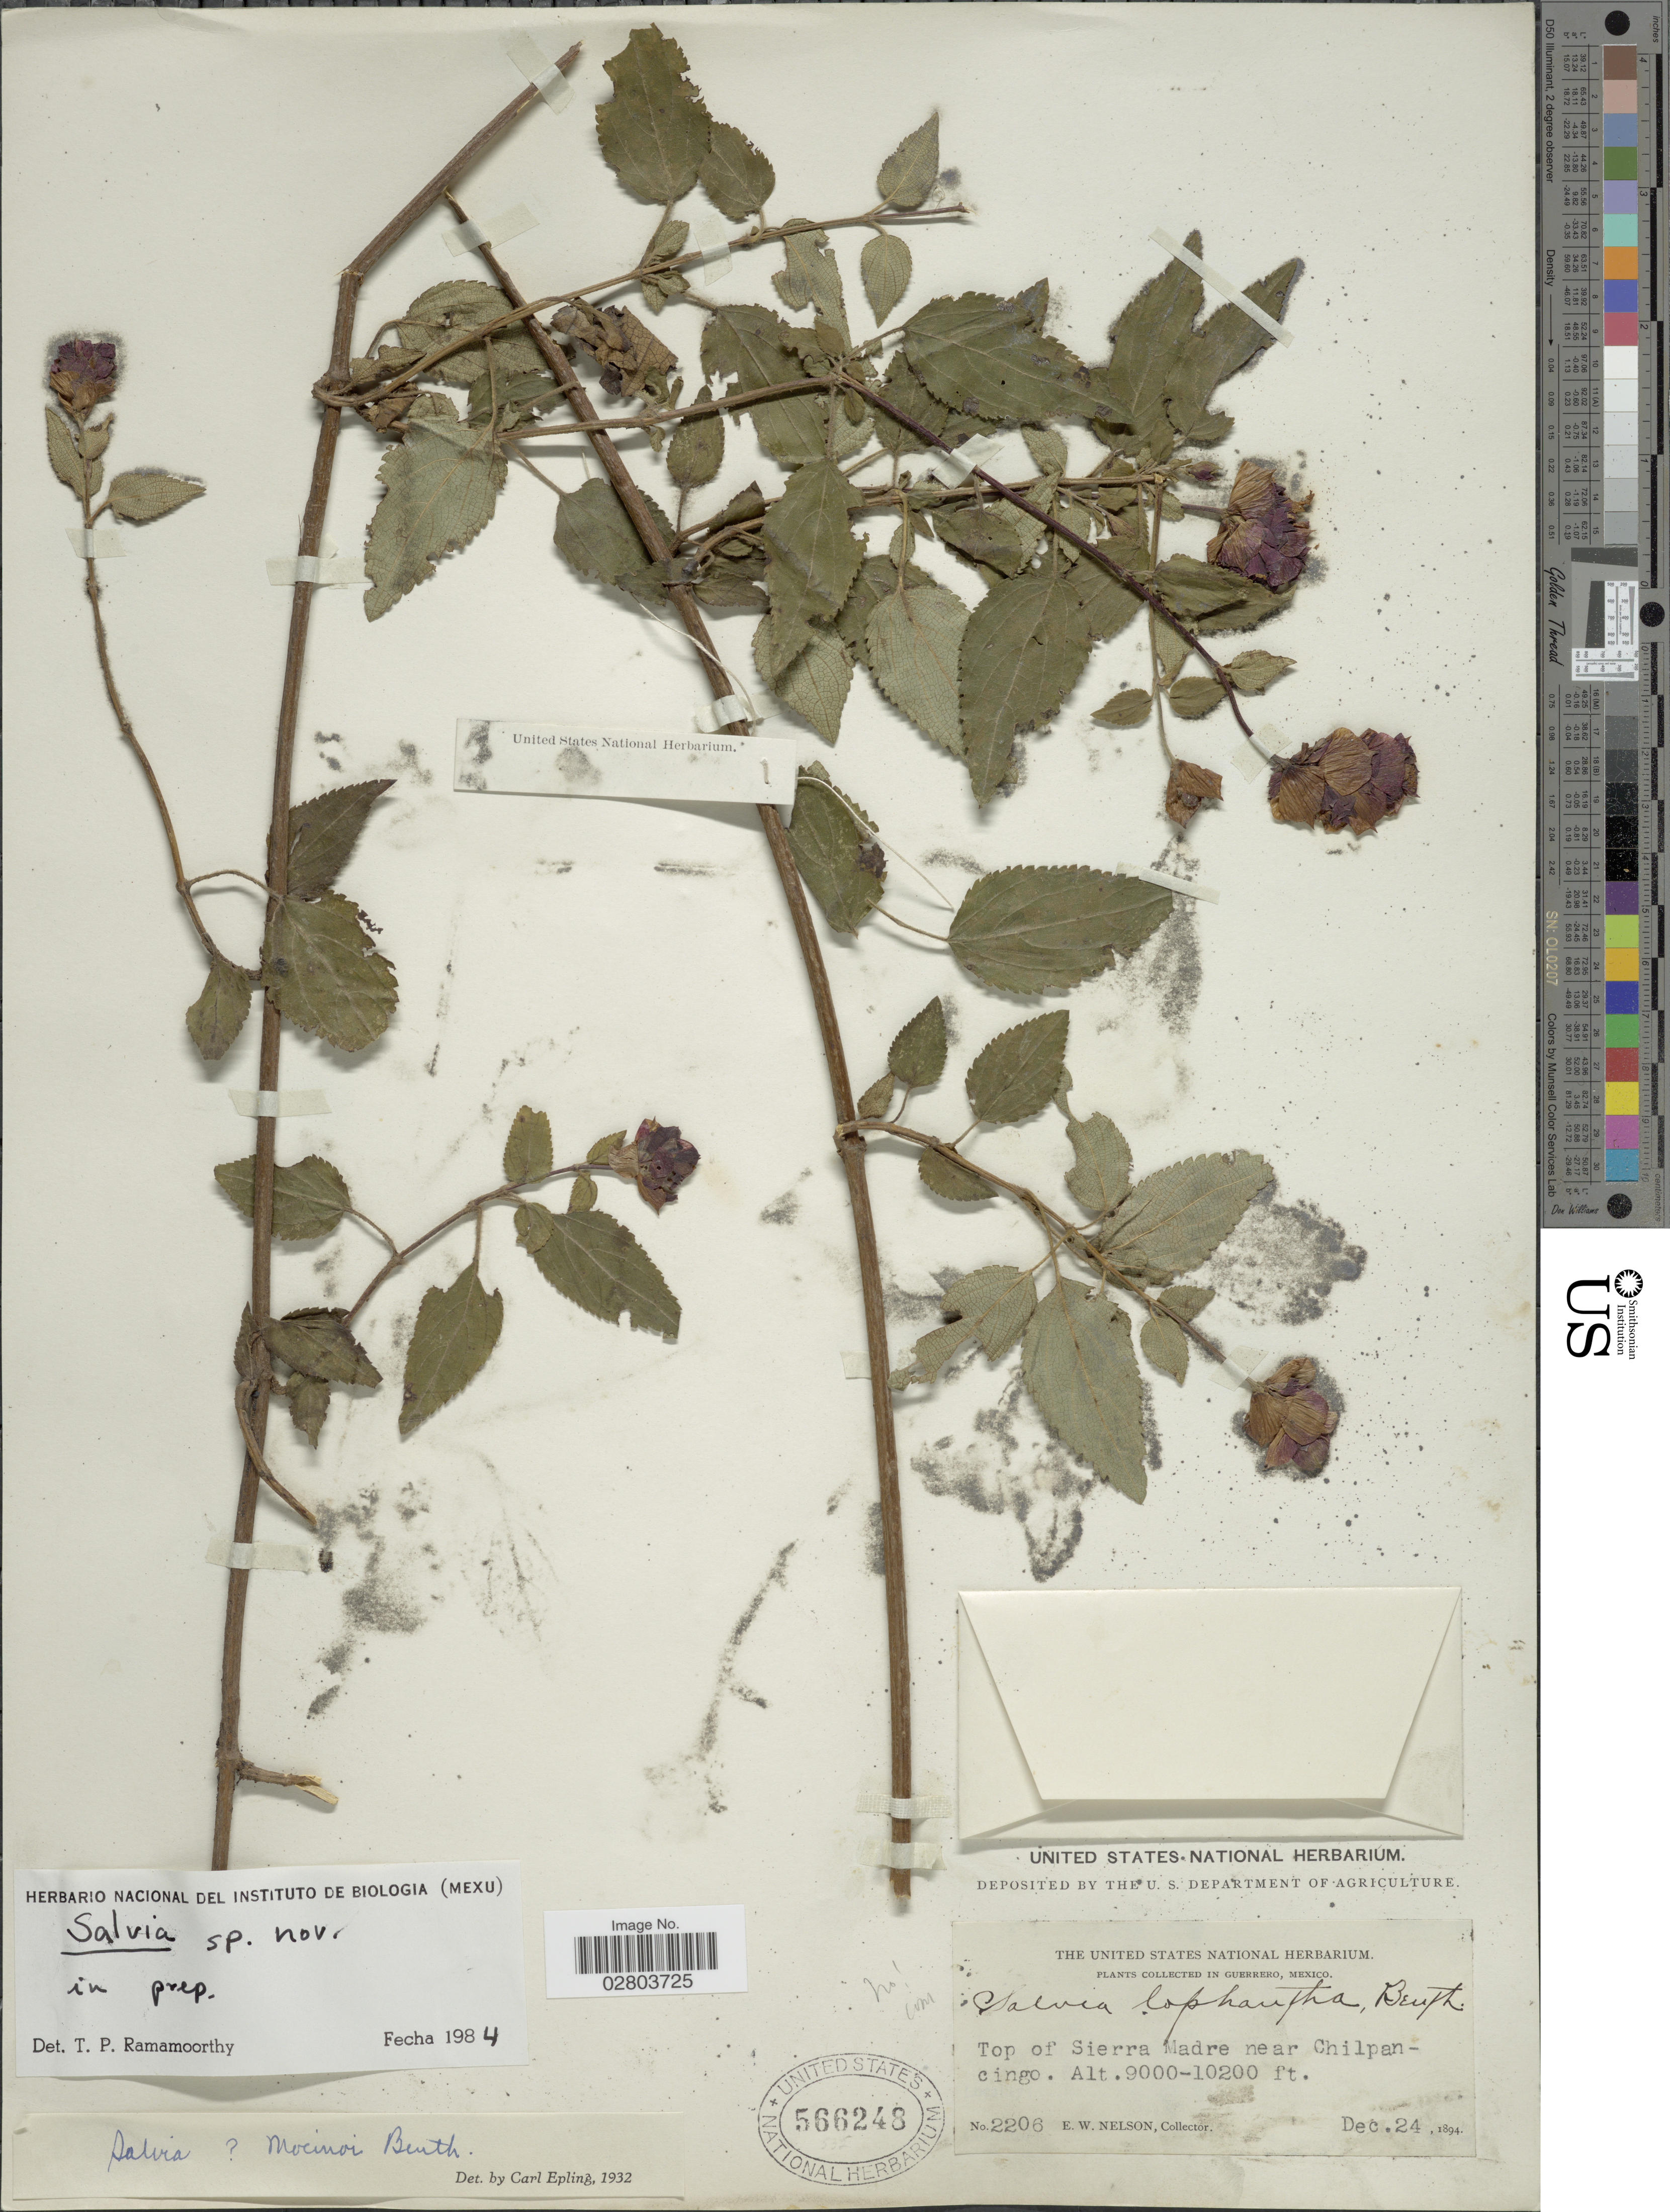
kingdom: Plantae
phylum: Tracheophyta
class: Magnoliopsida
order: Lamiales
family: Lamiaceae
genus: Salvia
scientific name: Salvia sp.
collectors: E. W. Nelson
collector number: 2206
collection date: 1894-12-24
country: Mexico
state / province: Guerrero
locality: Top of Sierra Madre near Chilpan-cingo.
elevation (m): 2743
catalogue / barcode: US 566248